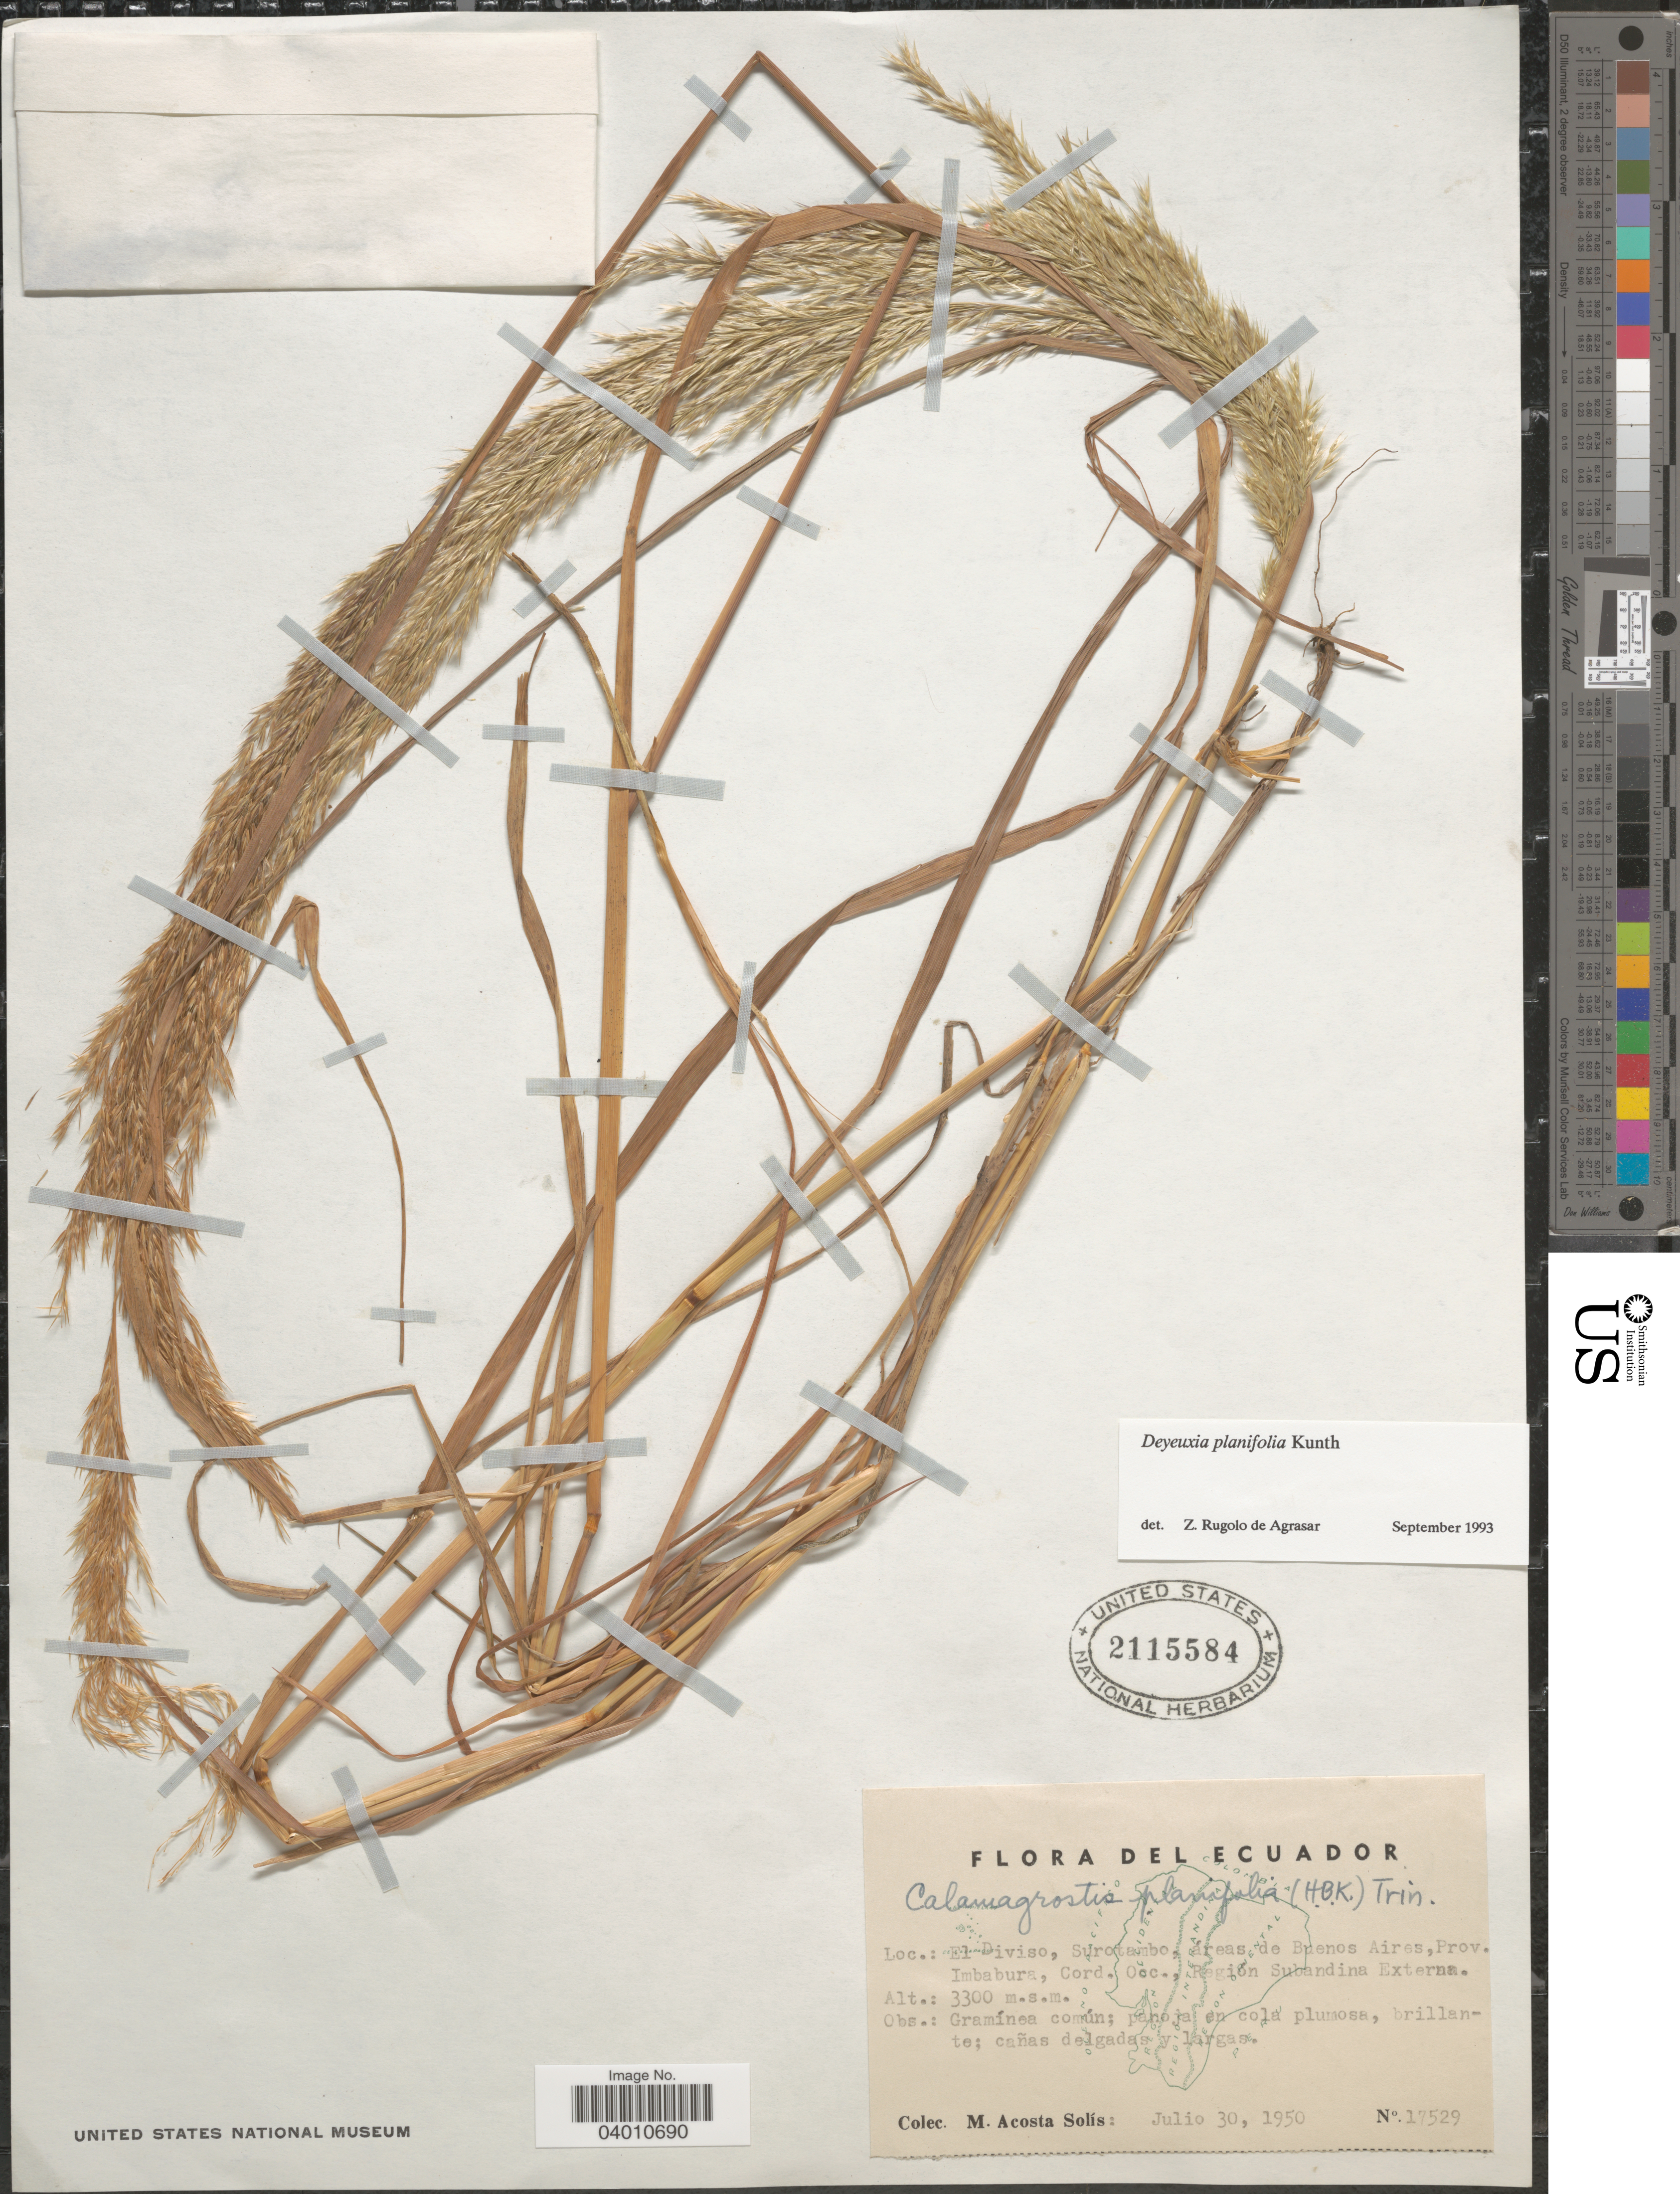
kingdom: Plantae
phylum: Tracheophyta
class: Liliopsida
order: Poales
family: Poaceae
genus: Peyritschia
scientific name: Peyritschia planifolia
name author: (Kunth) P.M. Peterson et al.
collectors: M. Acosta Solis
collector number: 17529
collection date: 1950-07-30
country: Ecuador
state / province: Imbabura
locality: El Diviso, Surotambo, áreas de Buenos Aires, Cord. Occ., Región Subandina Externa.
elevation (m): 3300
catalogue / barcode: US 2115584